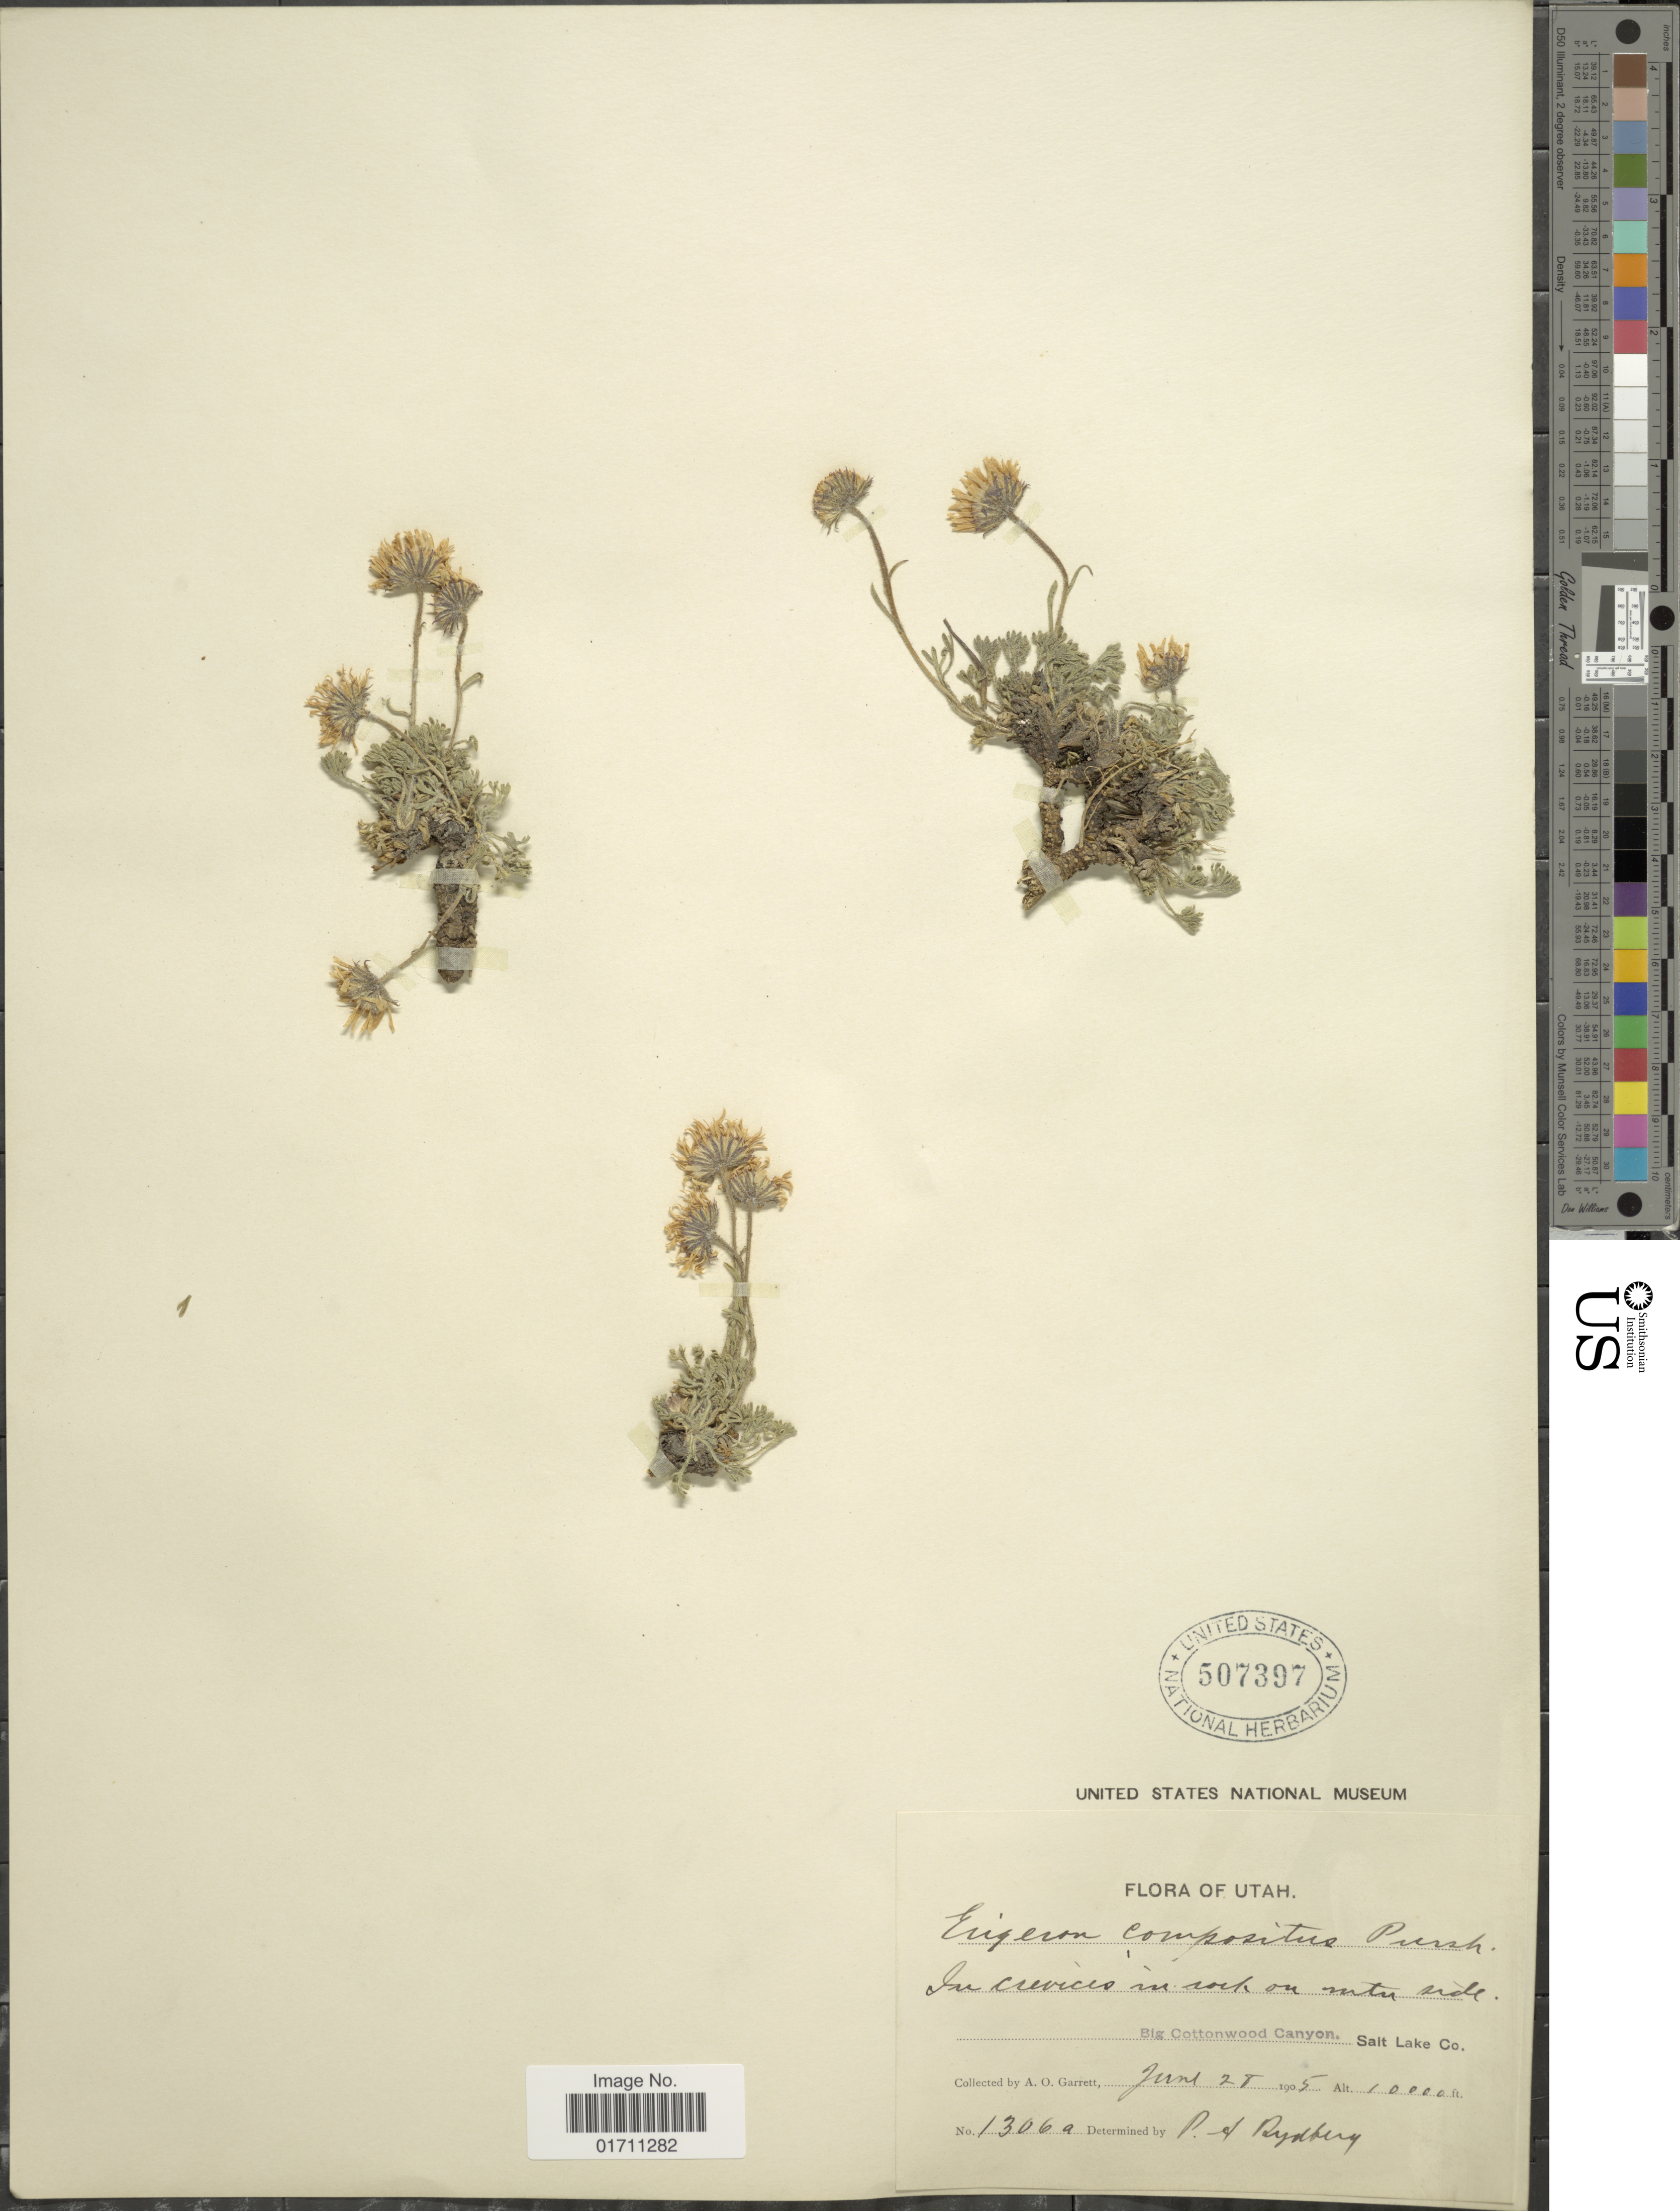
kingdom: Plantae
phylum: Tracheophyta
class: Magnoliopsida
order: Asterales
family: Asteraceae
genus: Erigeron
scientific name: Erigeron compositus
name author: Pursh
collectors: A. O. Garrett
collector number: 1306a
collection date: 1905-06-28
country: United States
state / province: Utah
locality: In crevices in rock on mtn side, Big Cottonwood Canyon, Salt Lake Co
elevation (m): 305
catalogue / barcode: US 507397